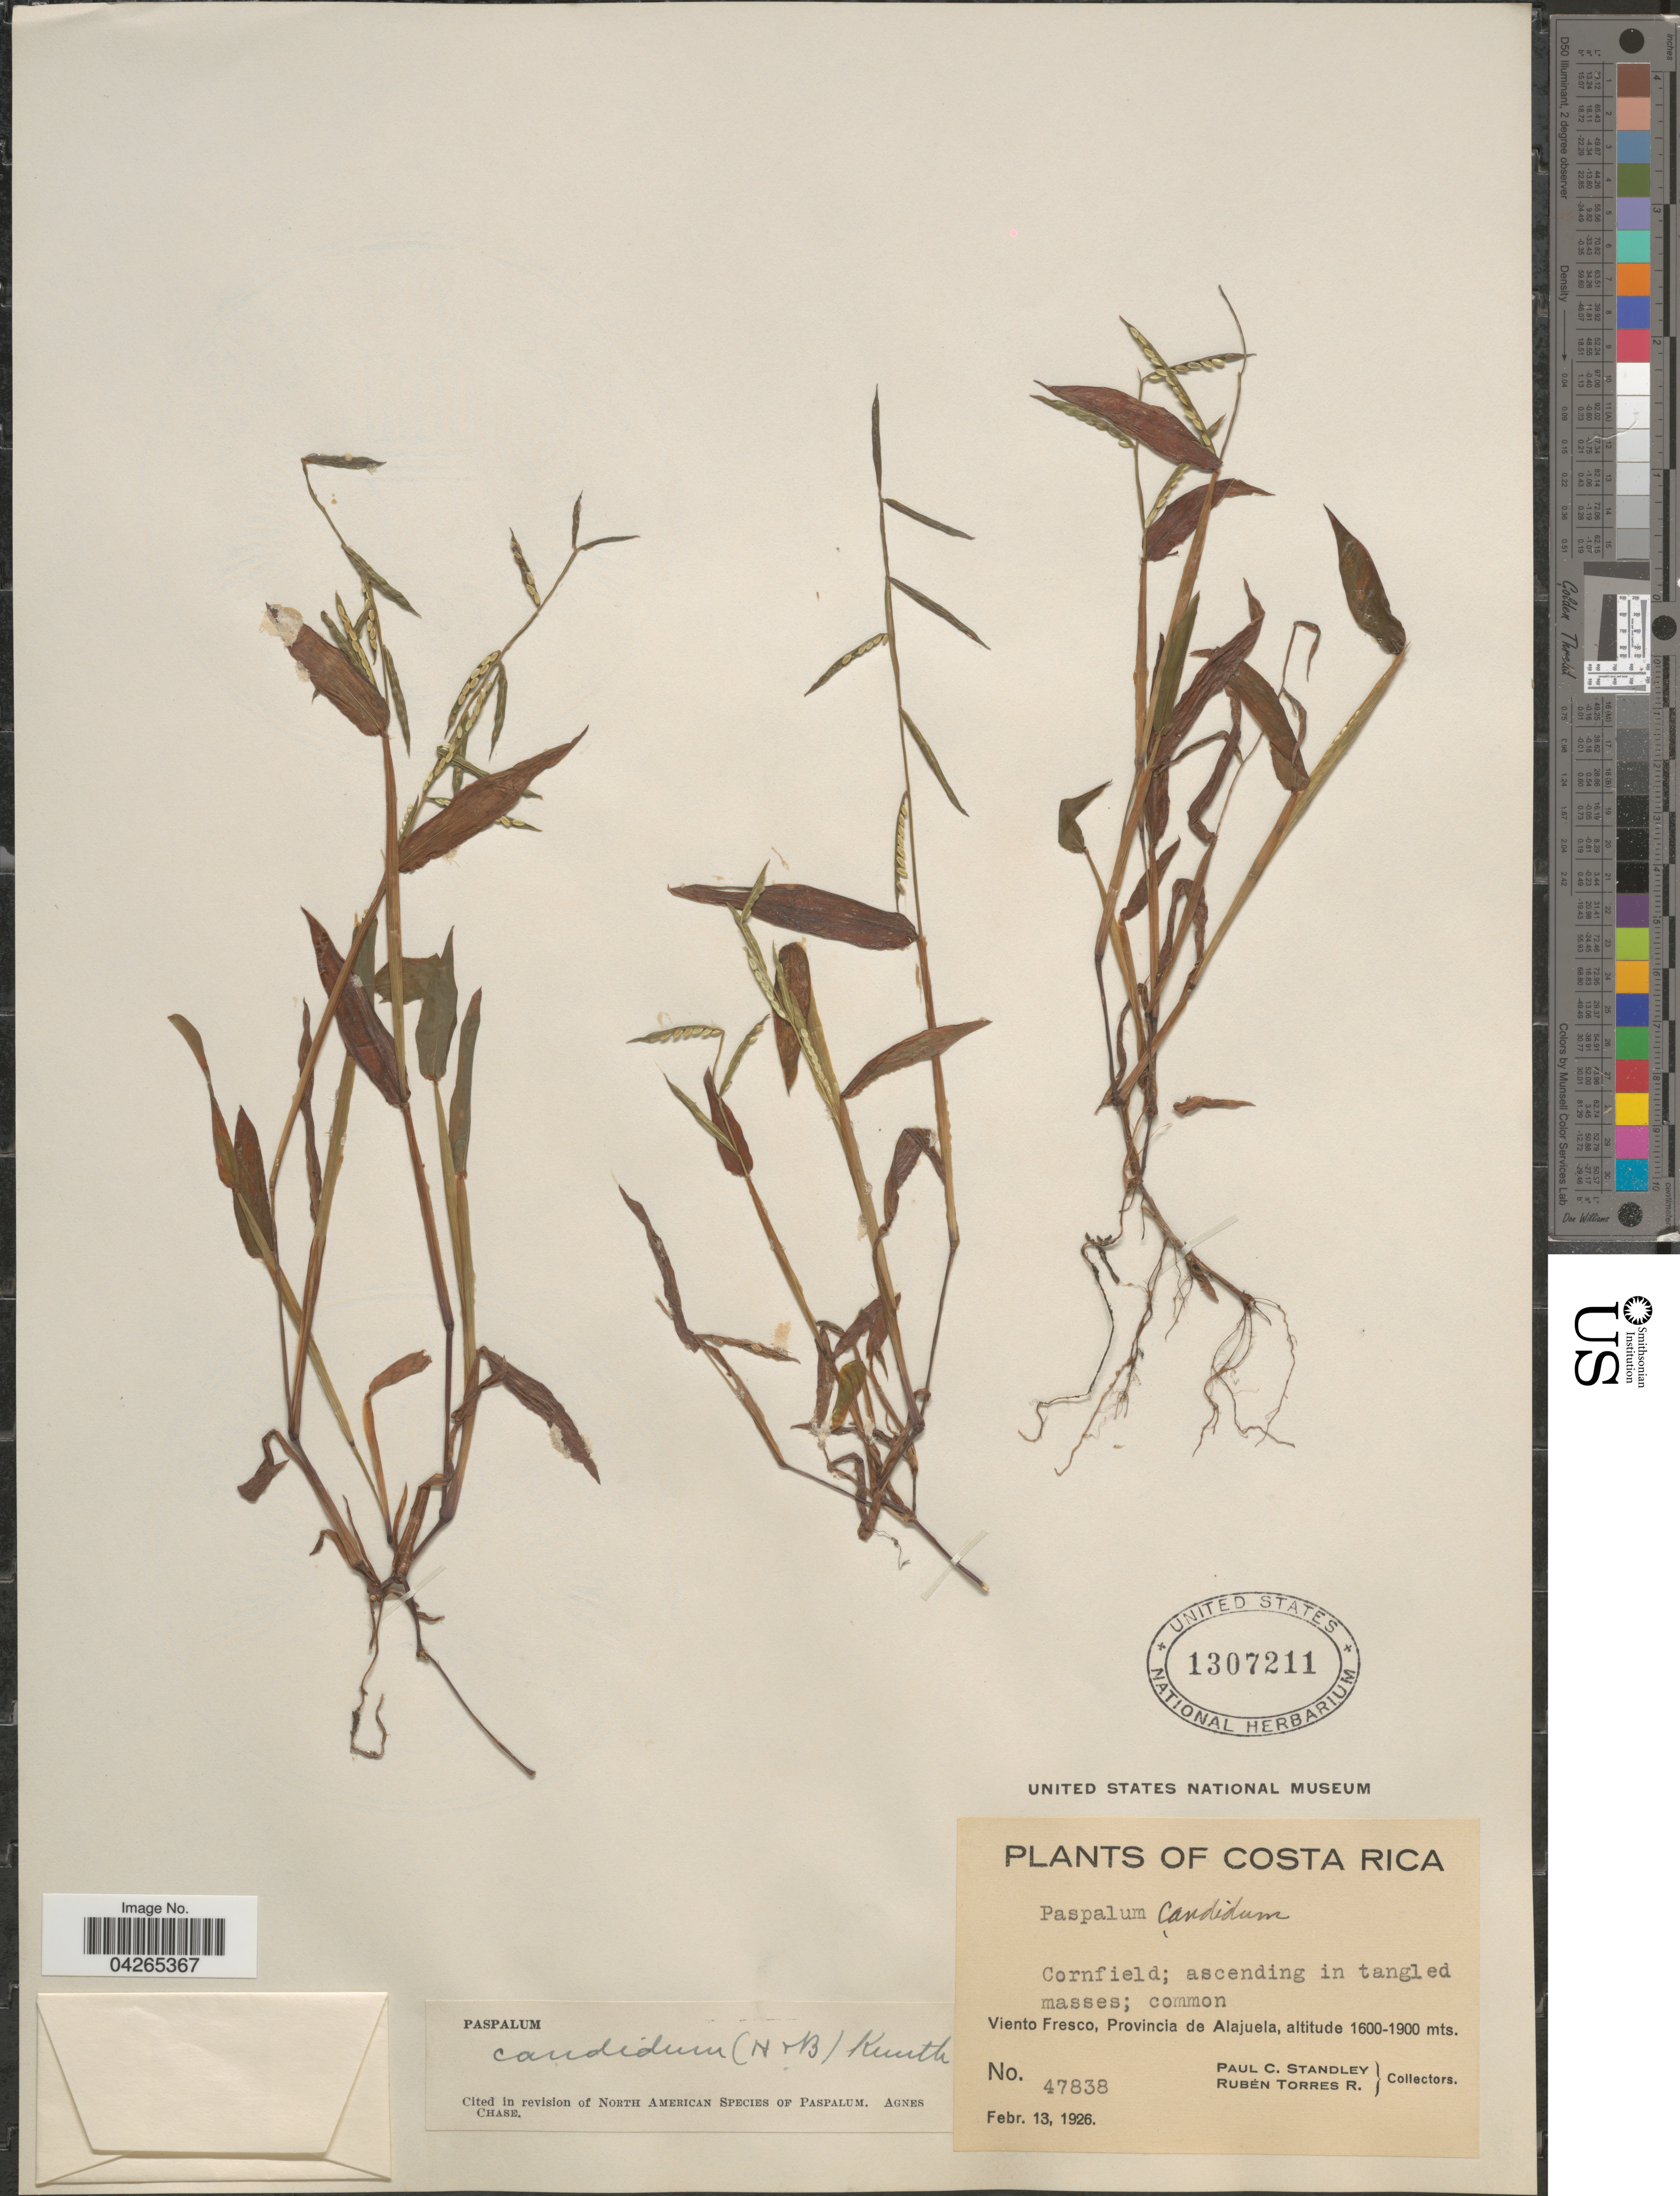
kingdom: Plantae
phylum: Tracheophyta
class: Liliopsida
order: Poales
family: Poaceae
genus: Paspalum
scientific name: Paspalum candidum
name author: (Humb. & Bonpl. ex Fleugge) Kunth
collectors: P. C. Standley & R. Torres Rojas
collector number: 47838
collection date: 1926-02-13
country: Costa Rica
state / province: Alajuela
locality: Viento Fresco.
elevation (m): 1600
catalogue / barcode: US 1307211